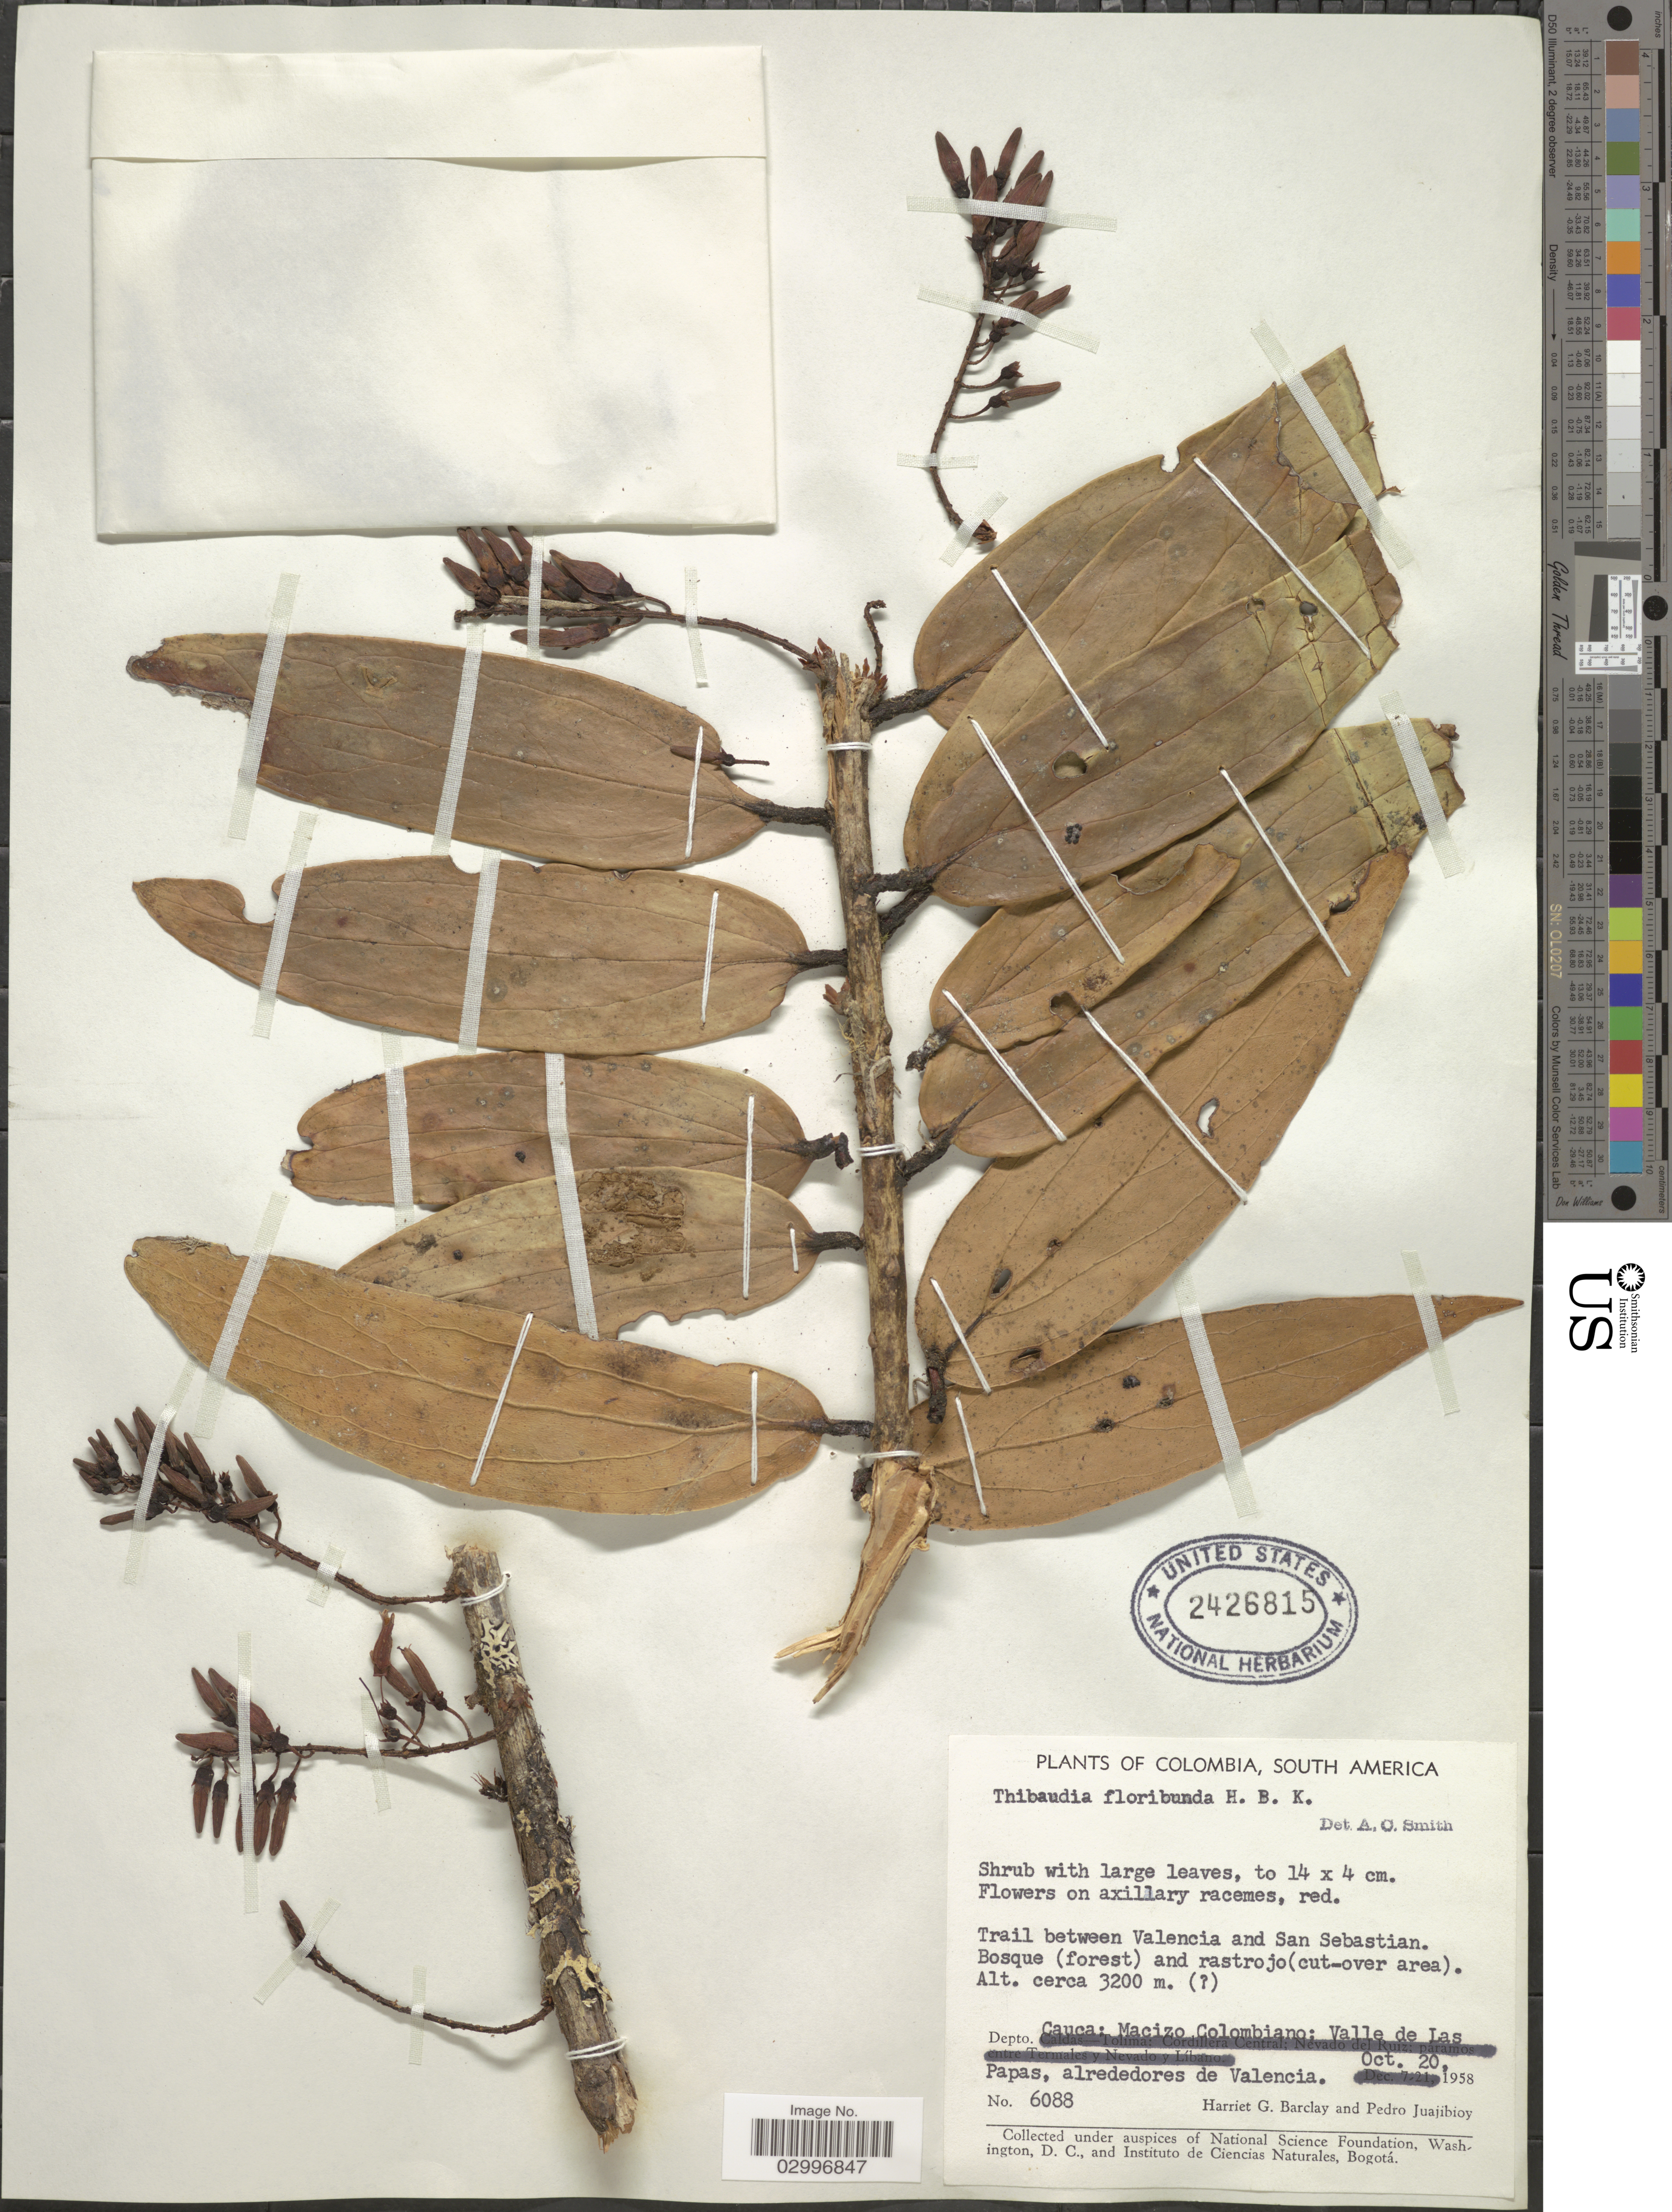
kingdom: Plantae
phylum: Tracheophyta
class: Magnoliopsida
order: Ericales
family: Ericaceae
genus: Thibaudia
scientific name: Thibaudia floribunda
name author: Kunth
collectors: H. G. Barclay & P. Juajibioy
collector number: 6088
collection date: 1958-10-20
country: Colombia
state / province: Cauca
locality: Trail between Valencia and San Sebastian. Depto. Cauca: Macizo. Colombiano: Valle de Las Papas, alrededores de Valencia.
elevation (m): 3200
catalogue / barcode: US 2426815